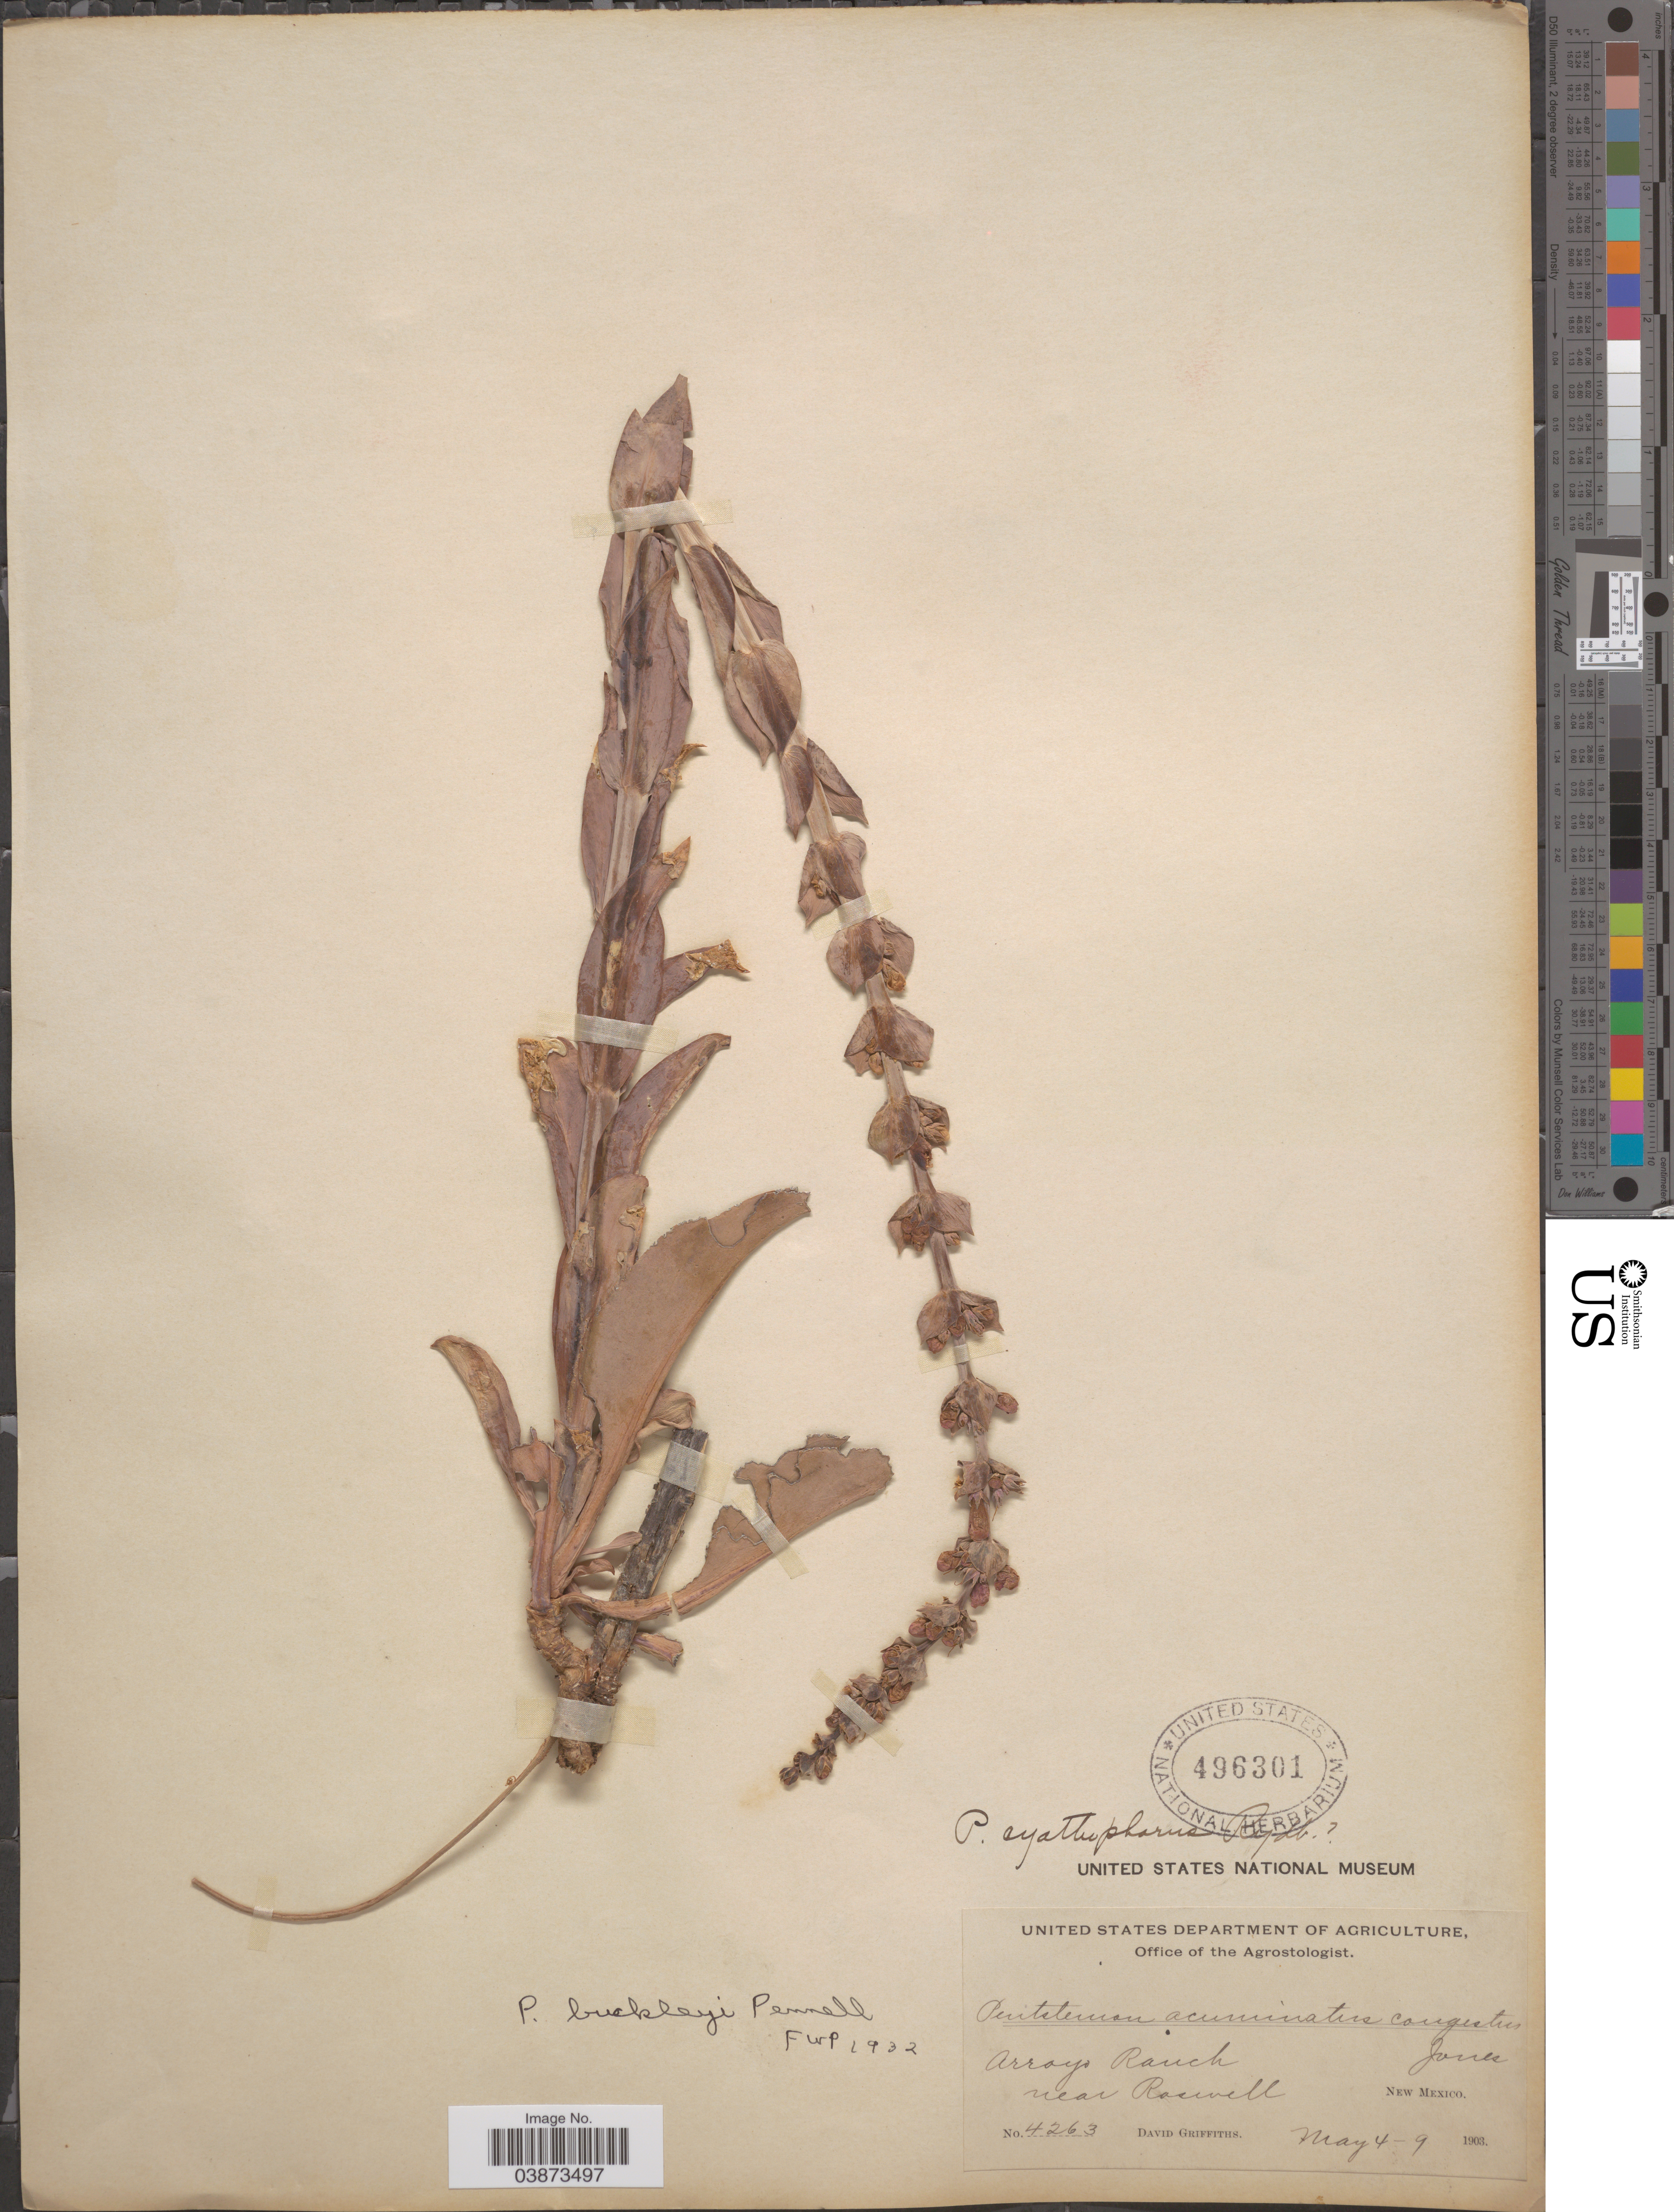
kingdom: Plantae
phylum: Tracheophyta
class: Magnoliopsida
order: Lamiales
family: Plantaginaceae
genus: Penstemon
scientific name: Penstemon buckleyi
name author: Pennell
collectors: D. Griffiths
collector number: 4263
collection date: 1903-05-04/1903-05-09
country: United States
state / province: New Mexico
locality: Arroyo Ranch near Roswell.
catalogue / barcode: US 496301